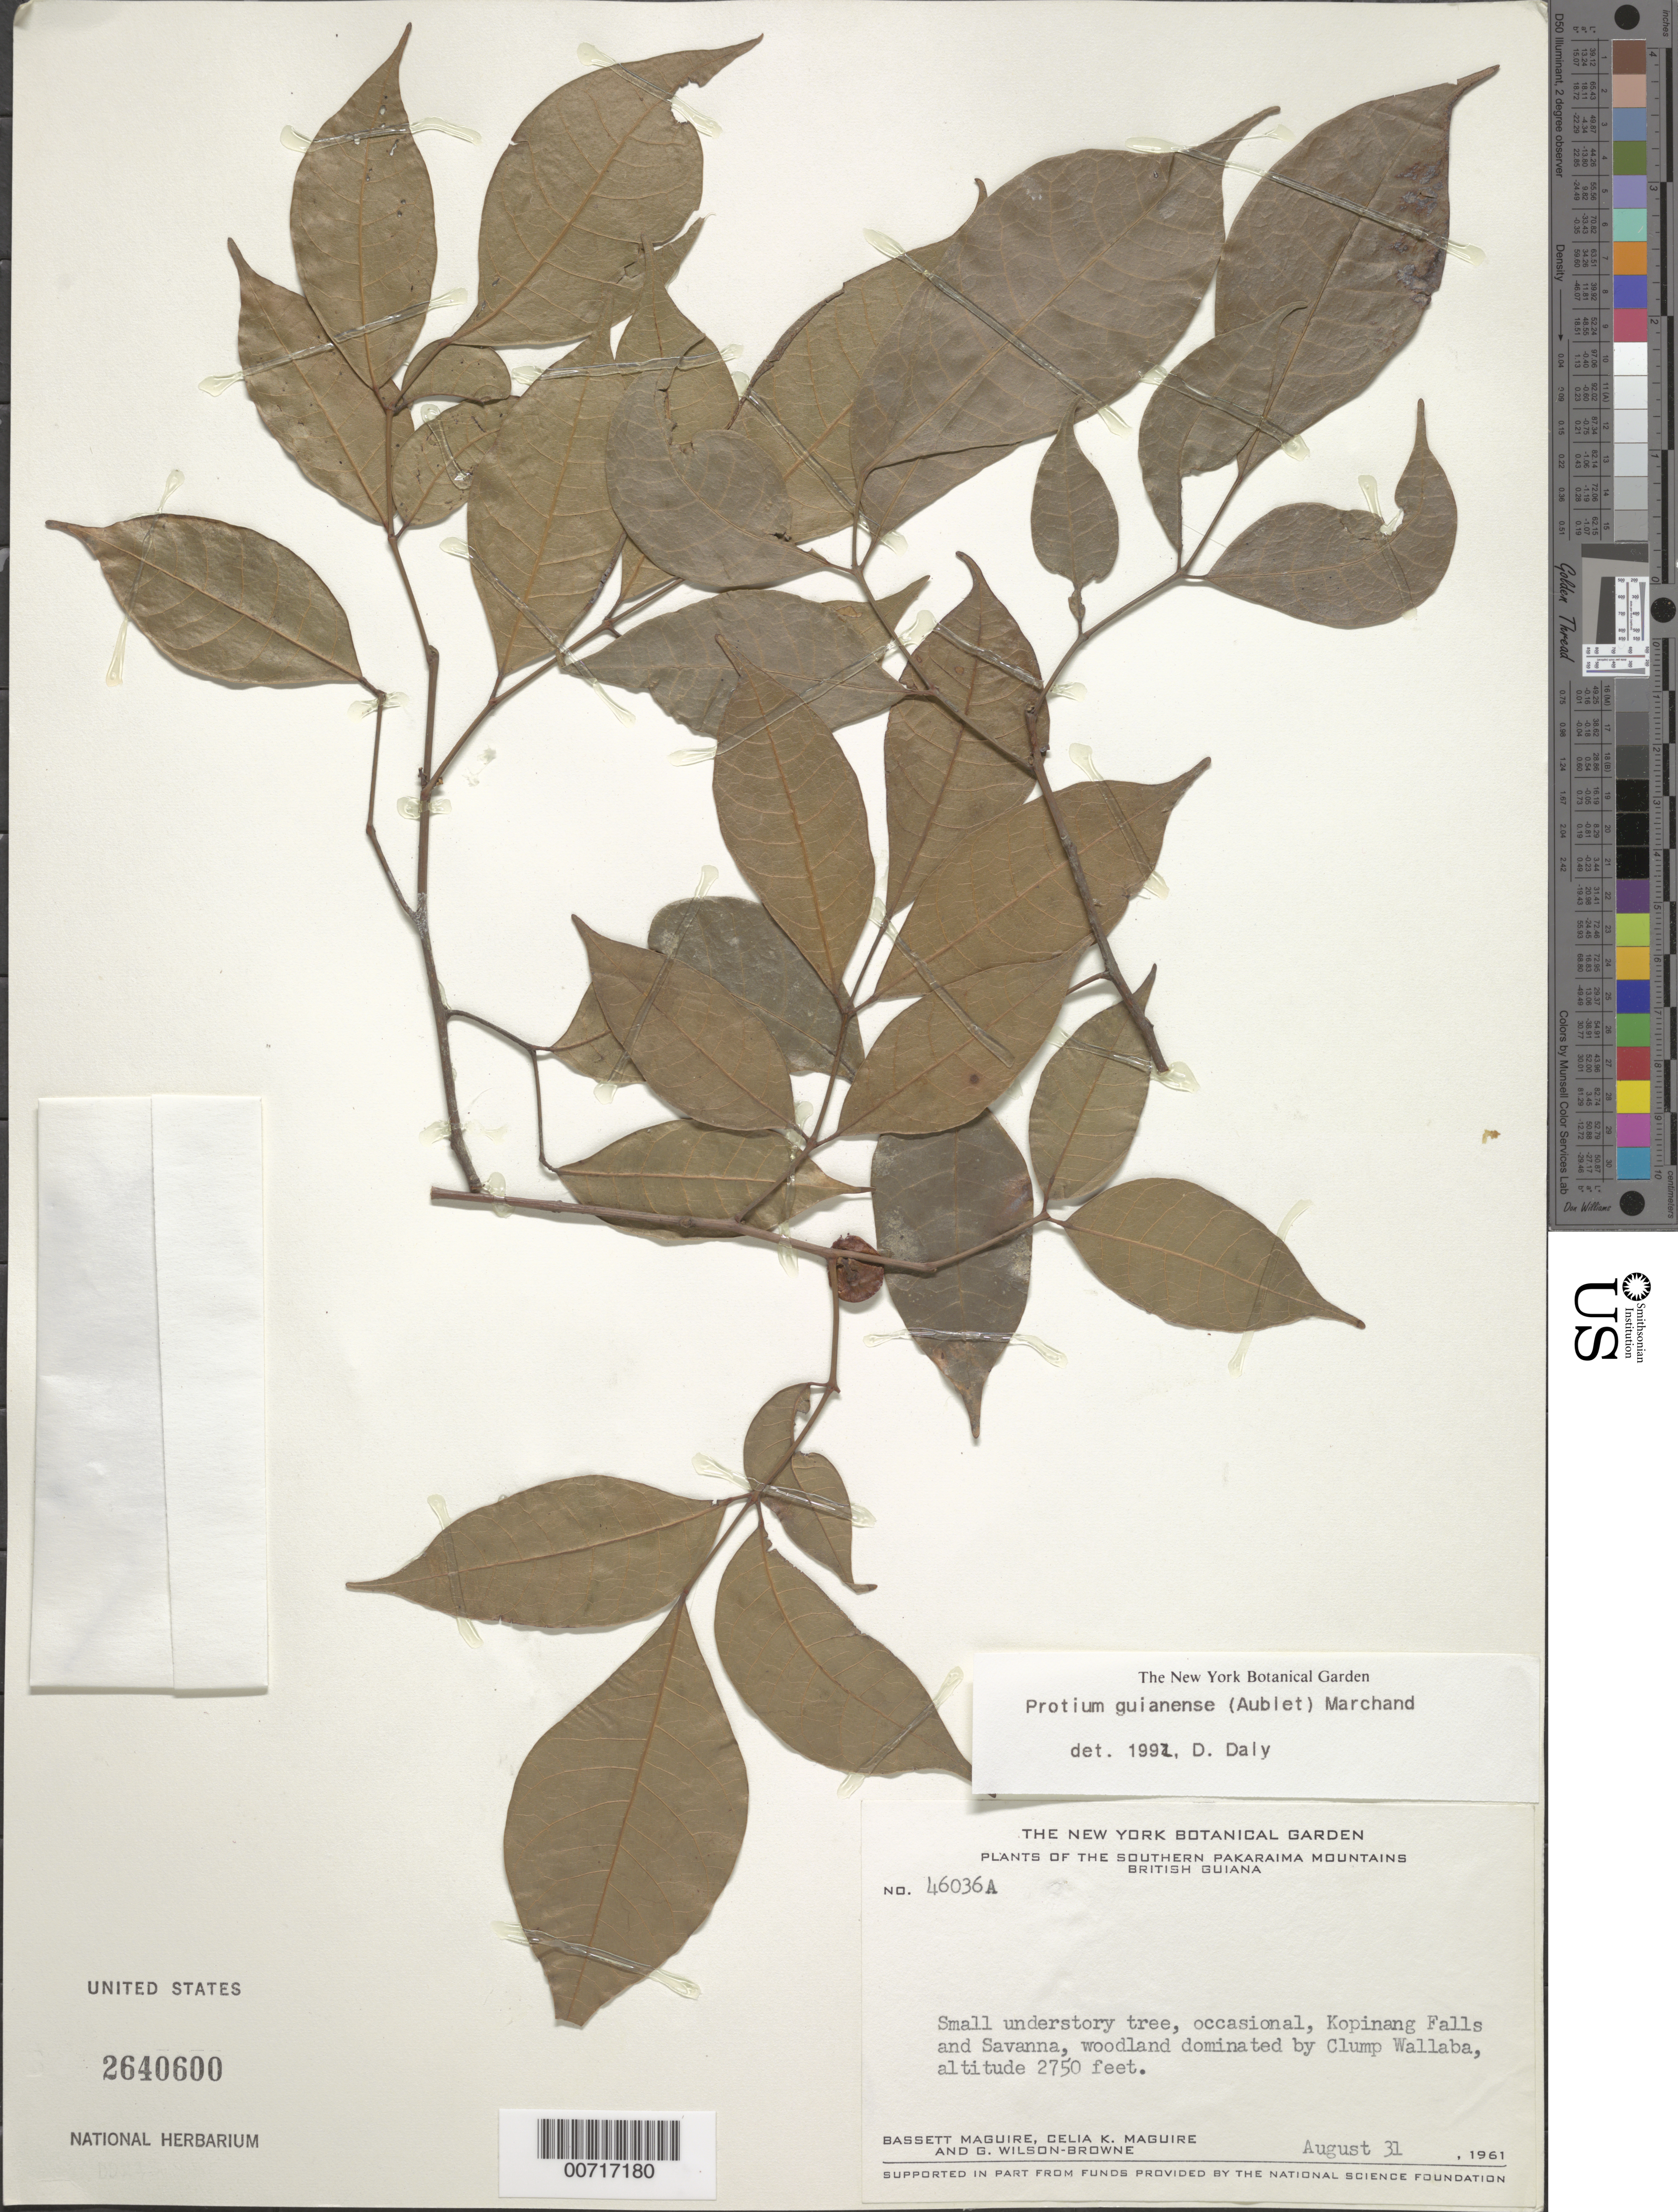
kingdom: Plantae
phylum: Tracheophyta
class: Magnoliopsida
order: Sapindales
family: Burseraceae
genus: Protium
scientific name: Protium guianense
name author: (Aubl.) Marchand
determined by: Daly, D. C.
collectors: B. Maguire, C. K. Maguire & G. Wilson-Browne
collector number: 46036 A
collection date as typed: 31-Aug-61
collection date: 1961-08-31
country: Guyana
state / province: Potaro-Siparuni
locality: Kopinang Savanna, vic. of Kopinang Falls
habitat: Woodland dominated by clump Wallaba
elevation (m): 838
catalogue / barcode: US 2640600